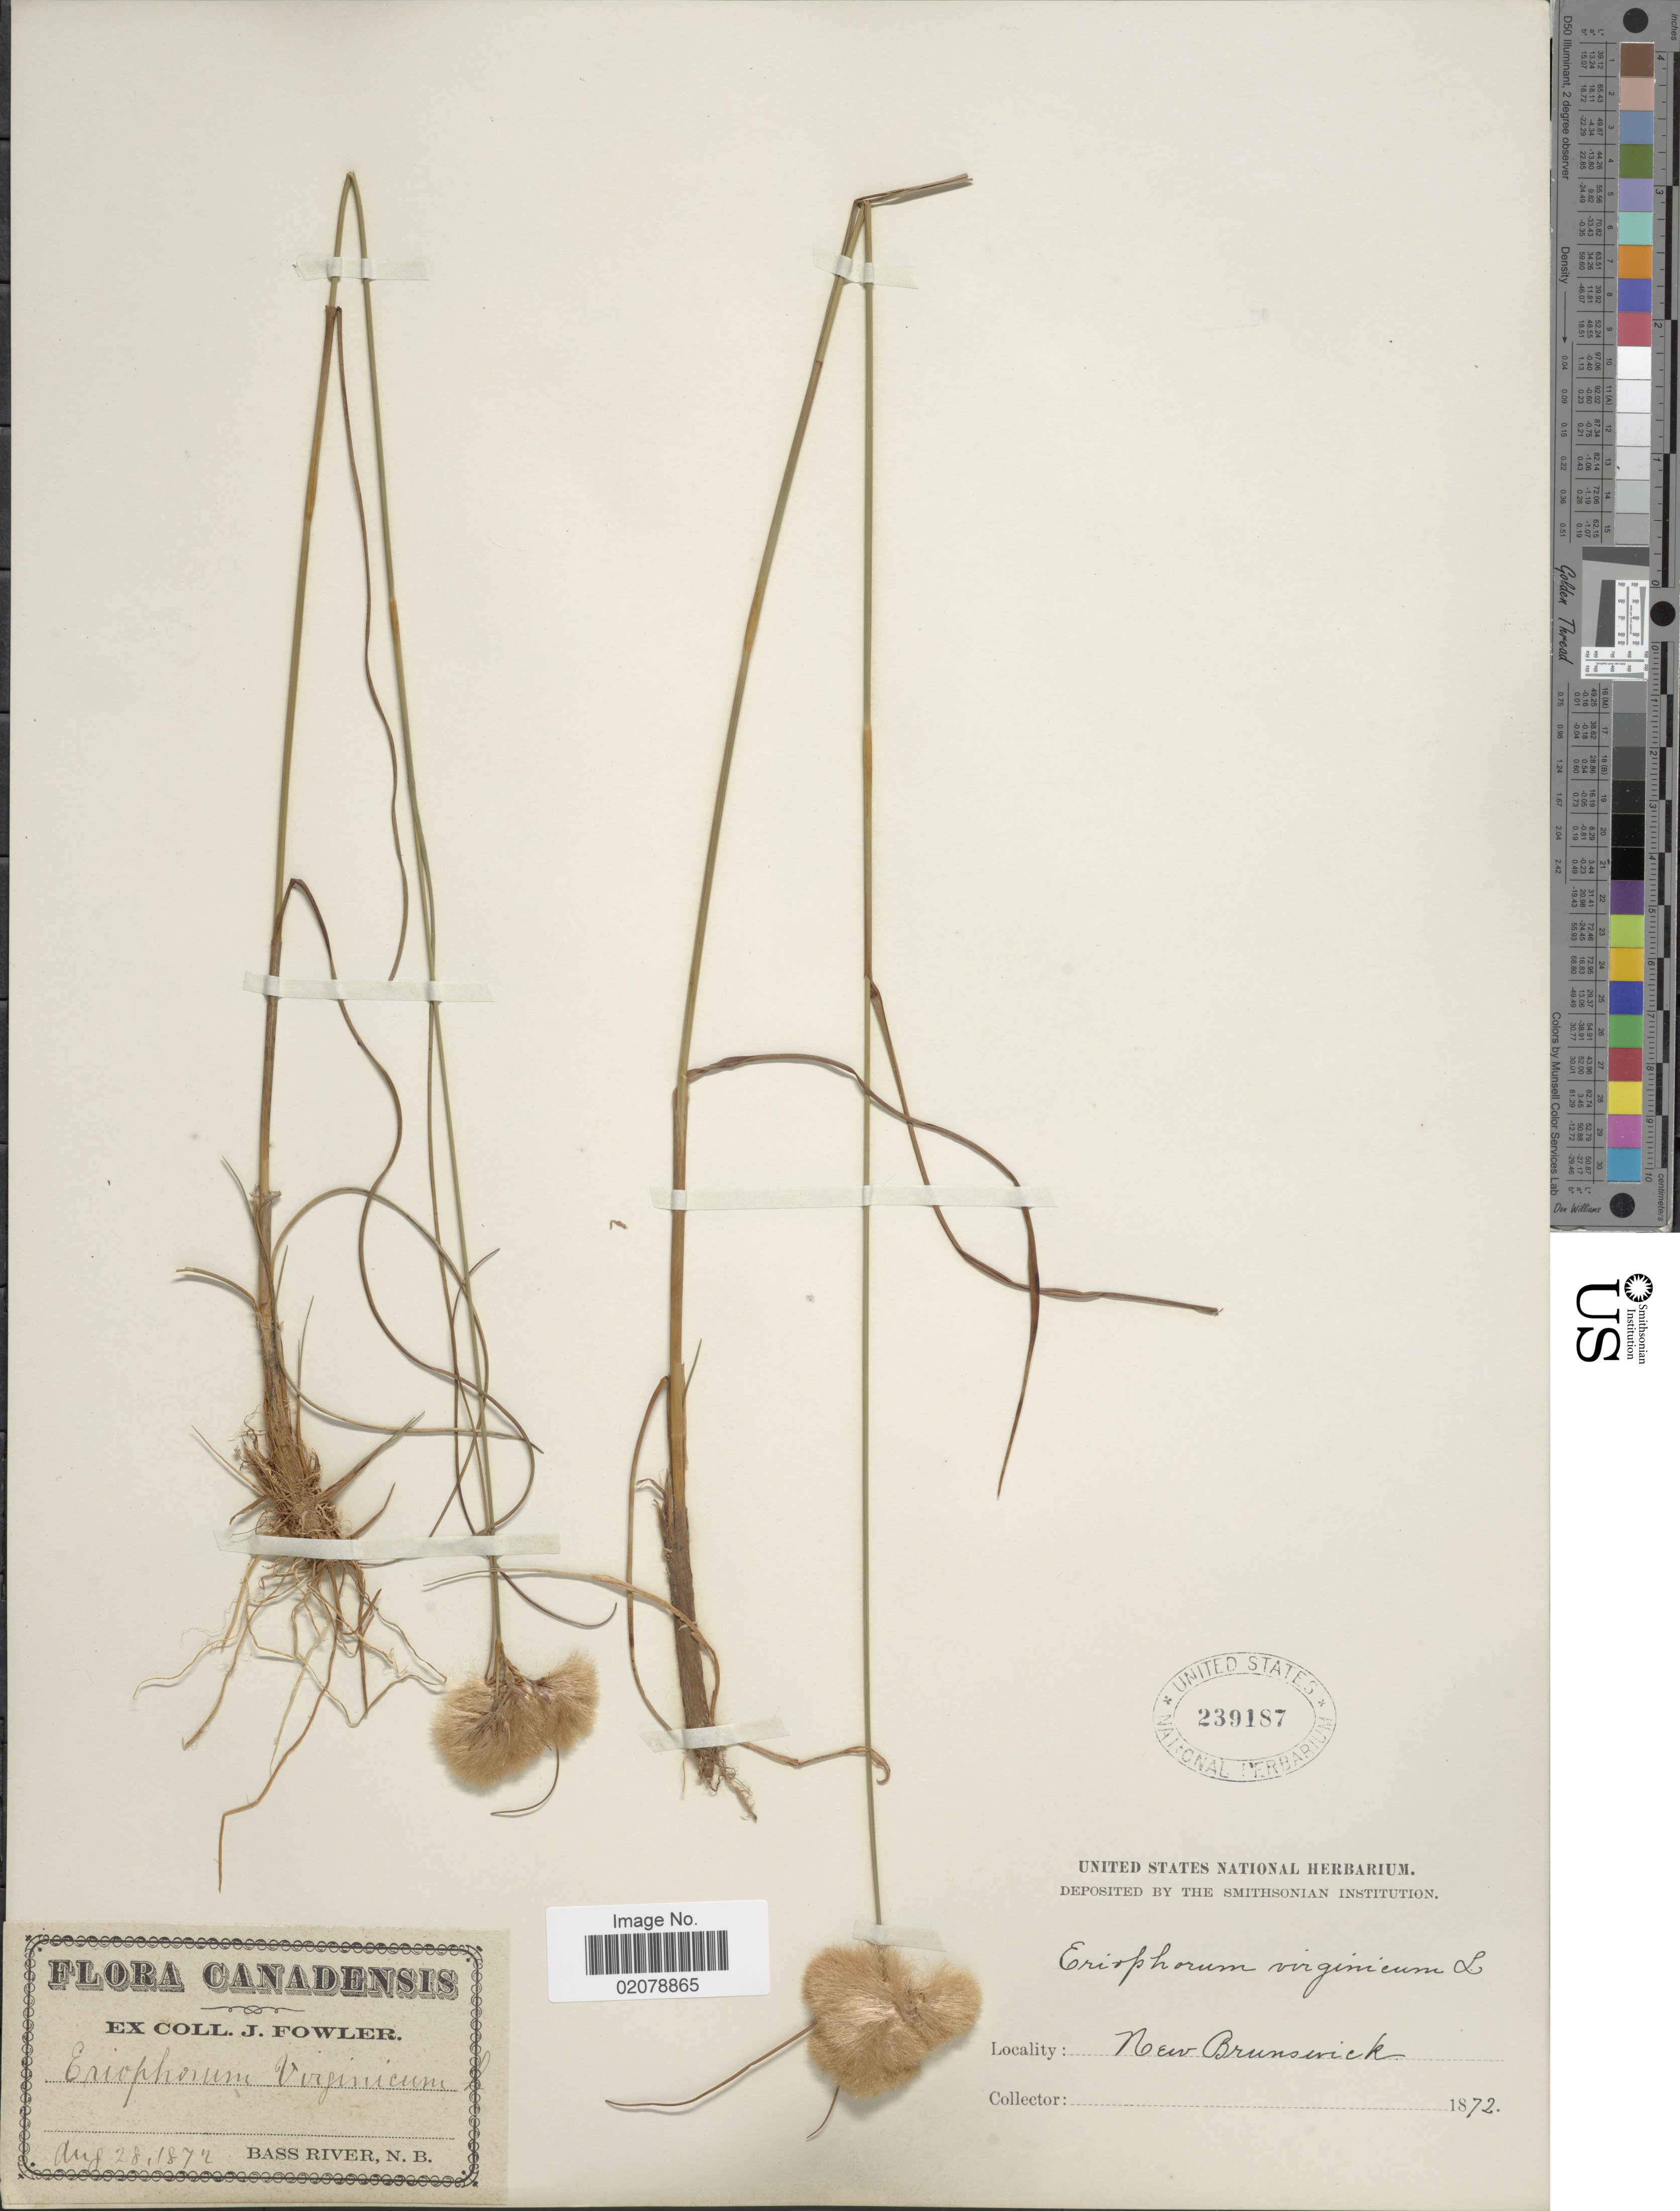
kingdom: Plantae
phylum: Tracheophyta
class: Liliopsida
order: Poales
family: Cyperaceae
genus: Eriophorum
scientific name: Eriophorum virginicum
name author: L.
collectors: J. P. Fowler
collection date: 1872-08-28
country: Canada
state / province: New Brunswick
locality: Bass River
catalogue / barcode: US 239187